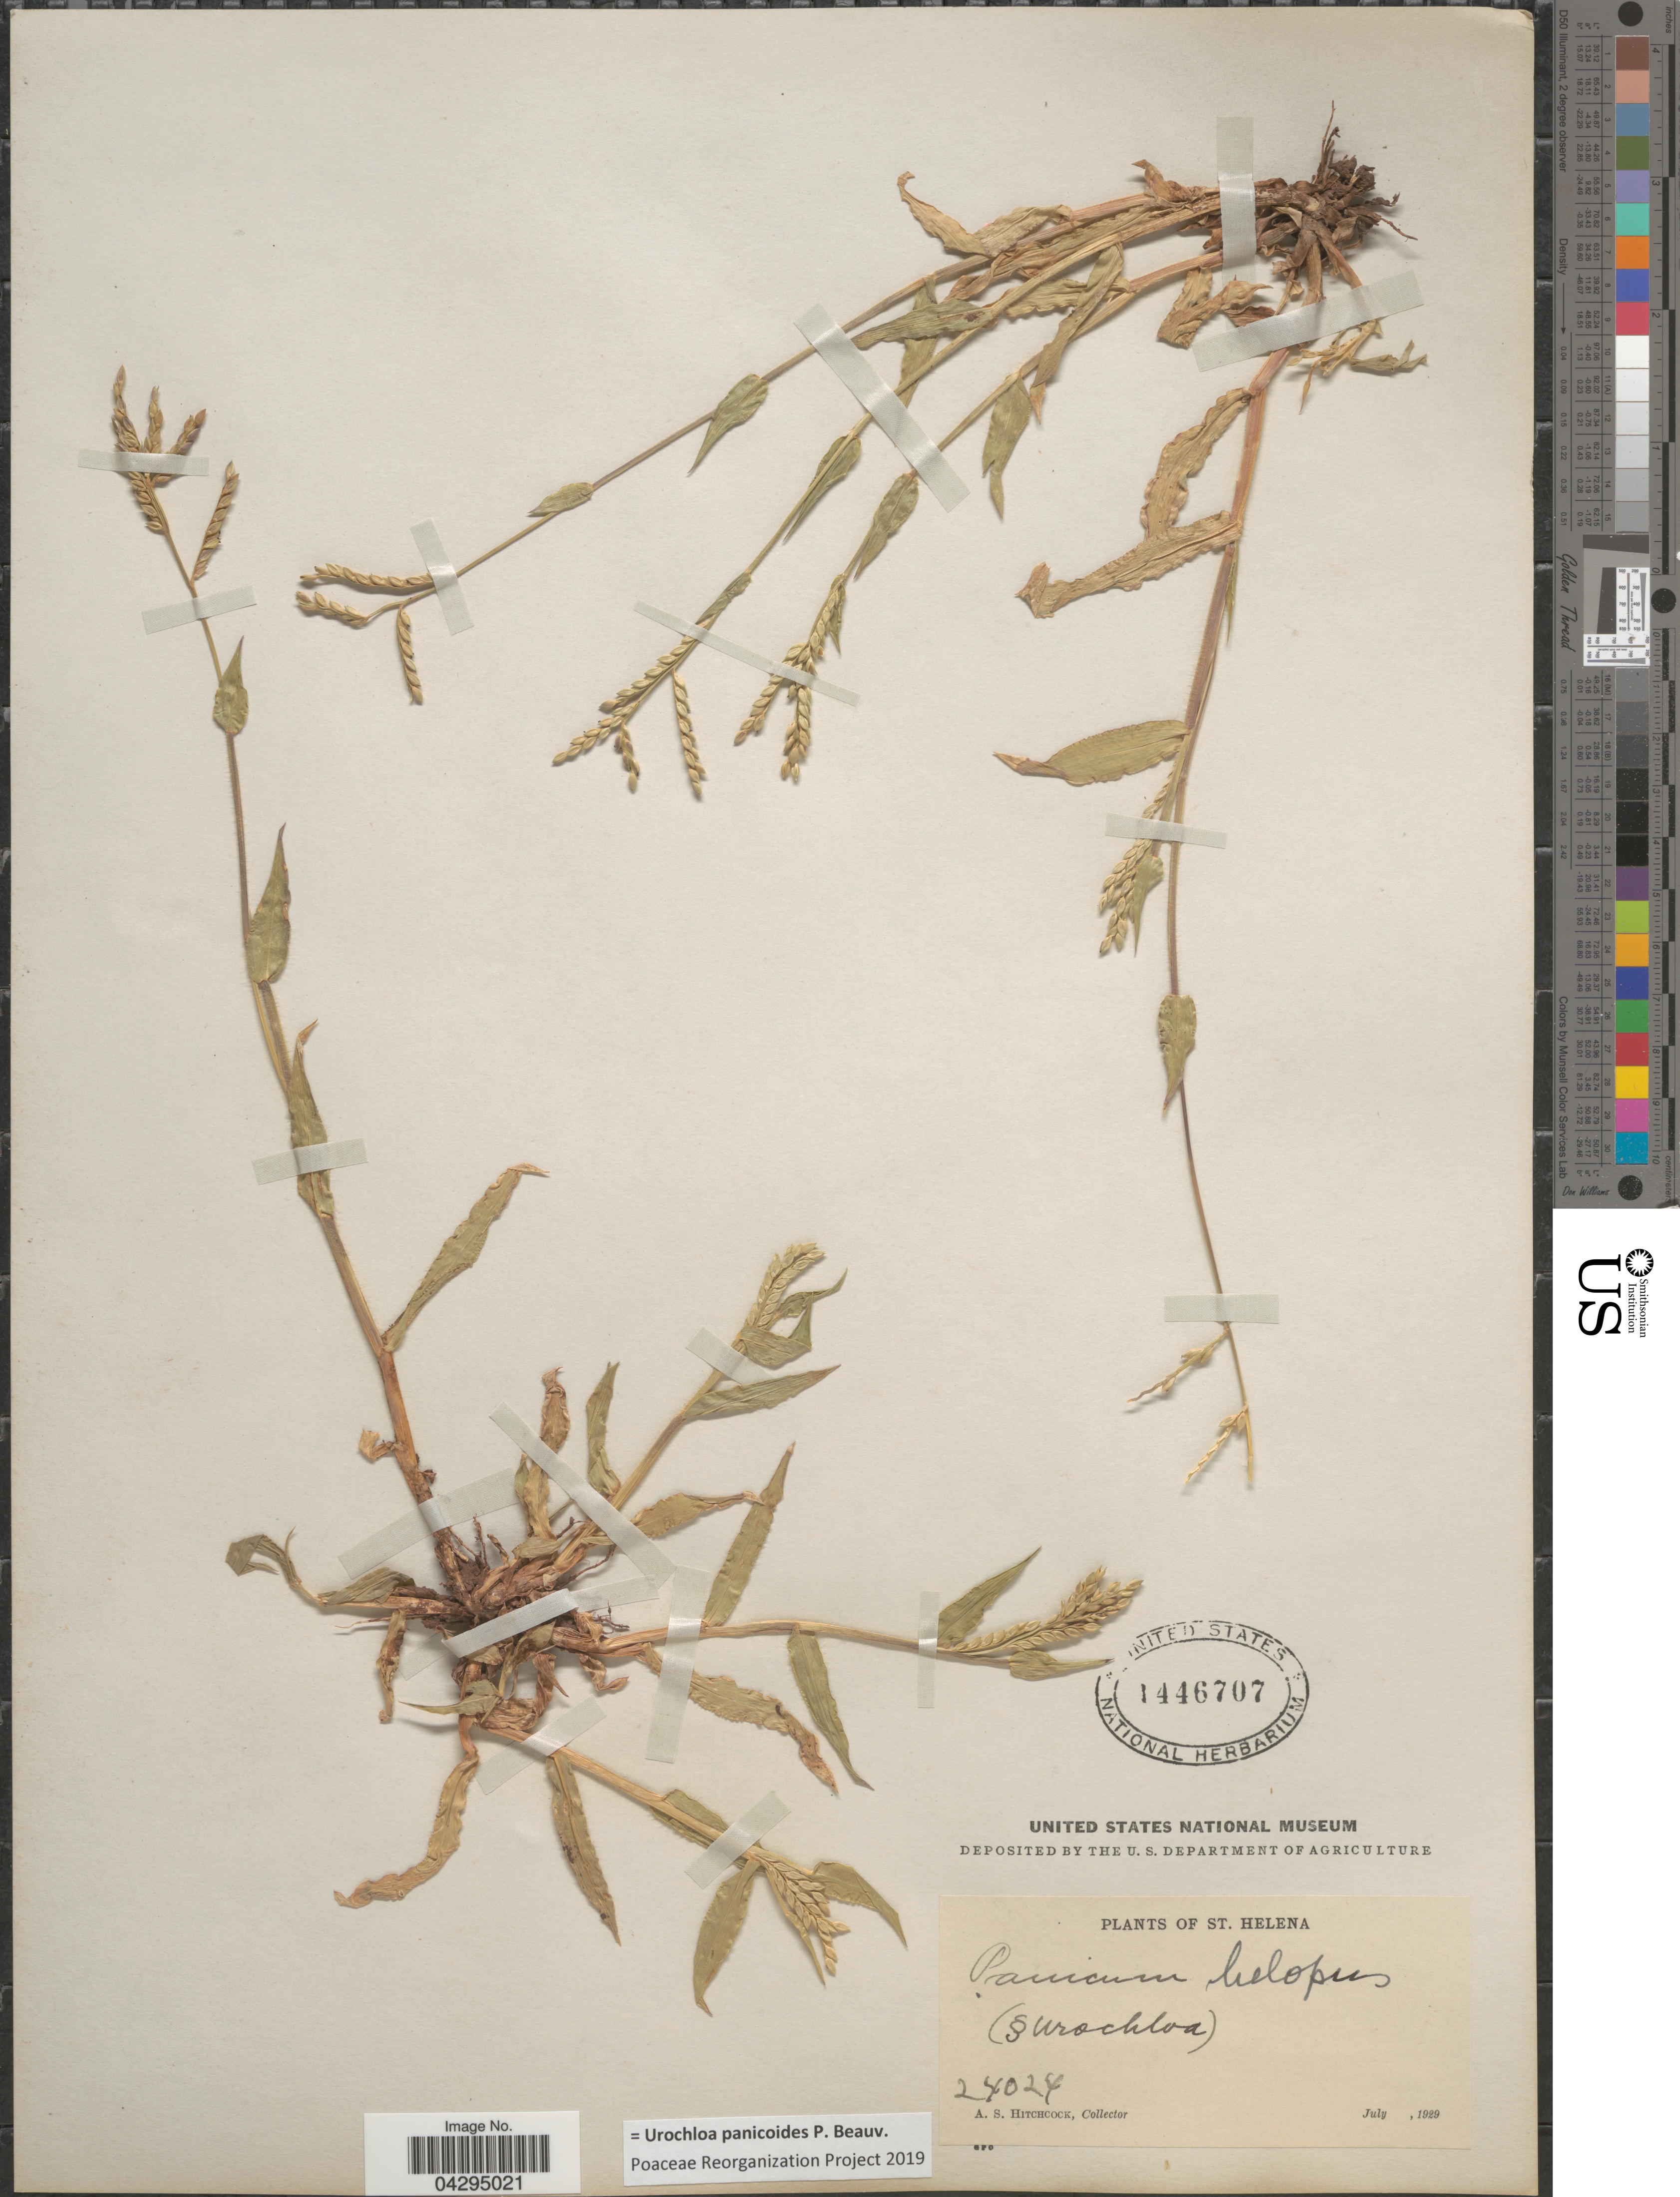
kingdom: Plantae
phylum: Tracheophyta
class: Liliopsida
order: Poales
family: Poaceae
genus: Urochloa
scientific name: Urochloa panicoides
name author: P. Beauv.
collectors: A. S. Hitchcock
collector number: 24024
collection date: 1929-07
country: St. Helena Islands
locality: St. Helena.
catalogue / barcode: US 1446707